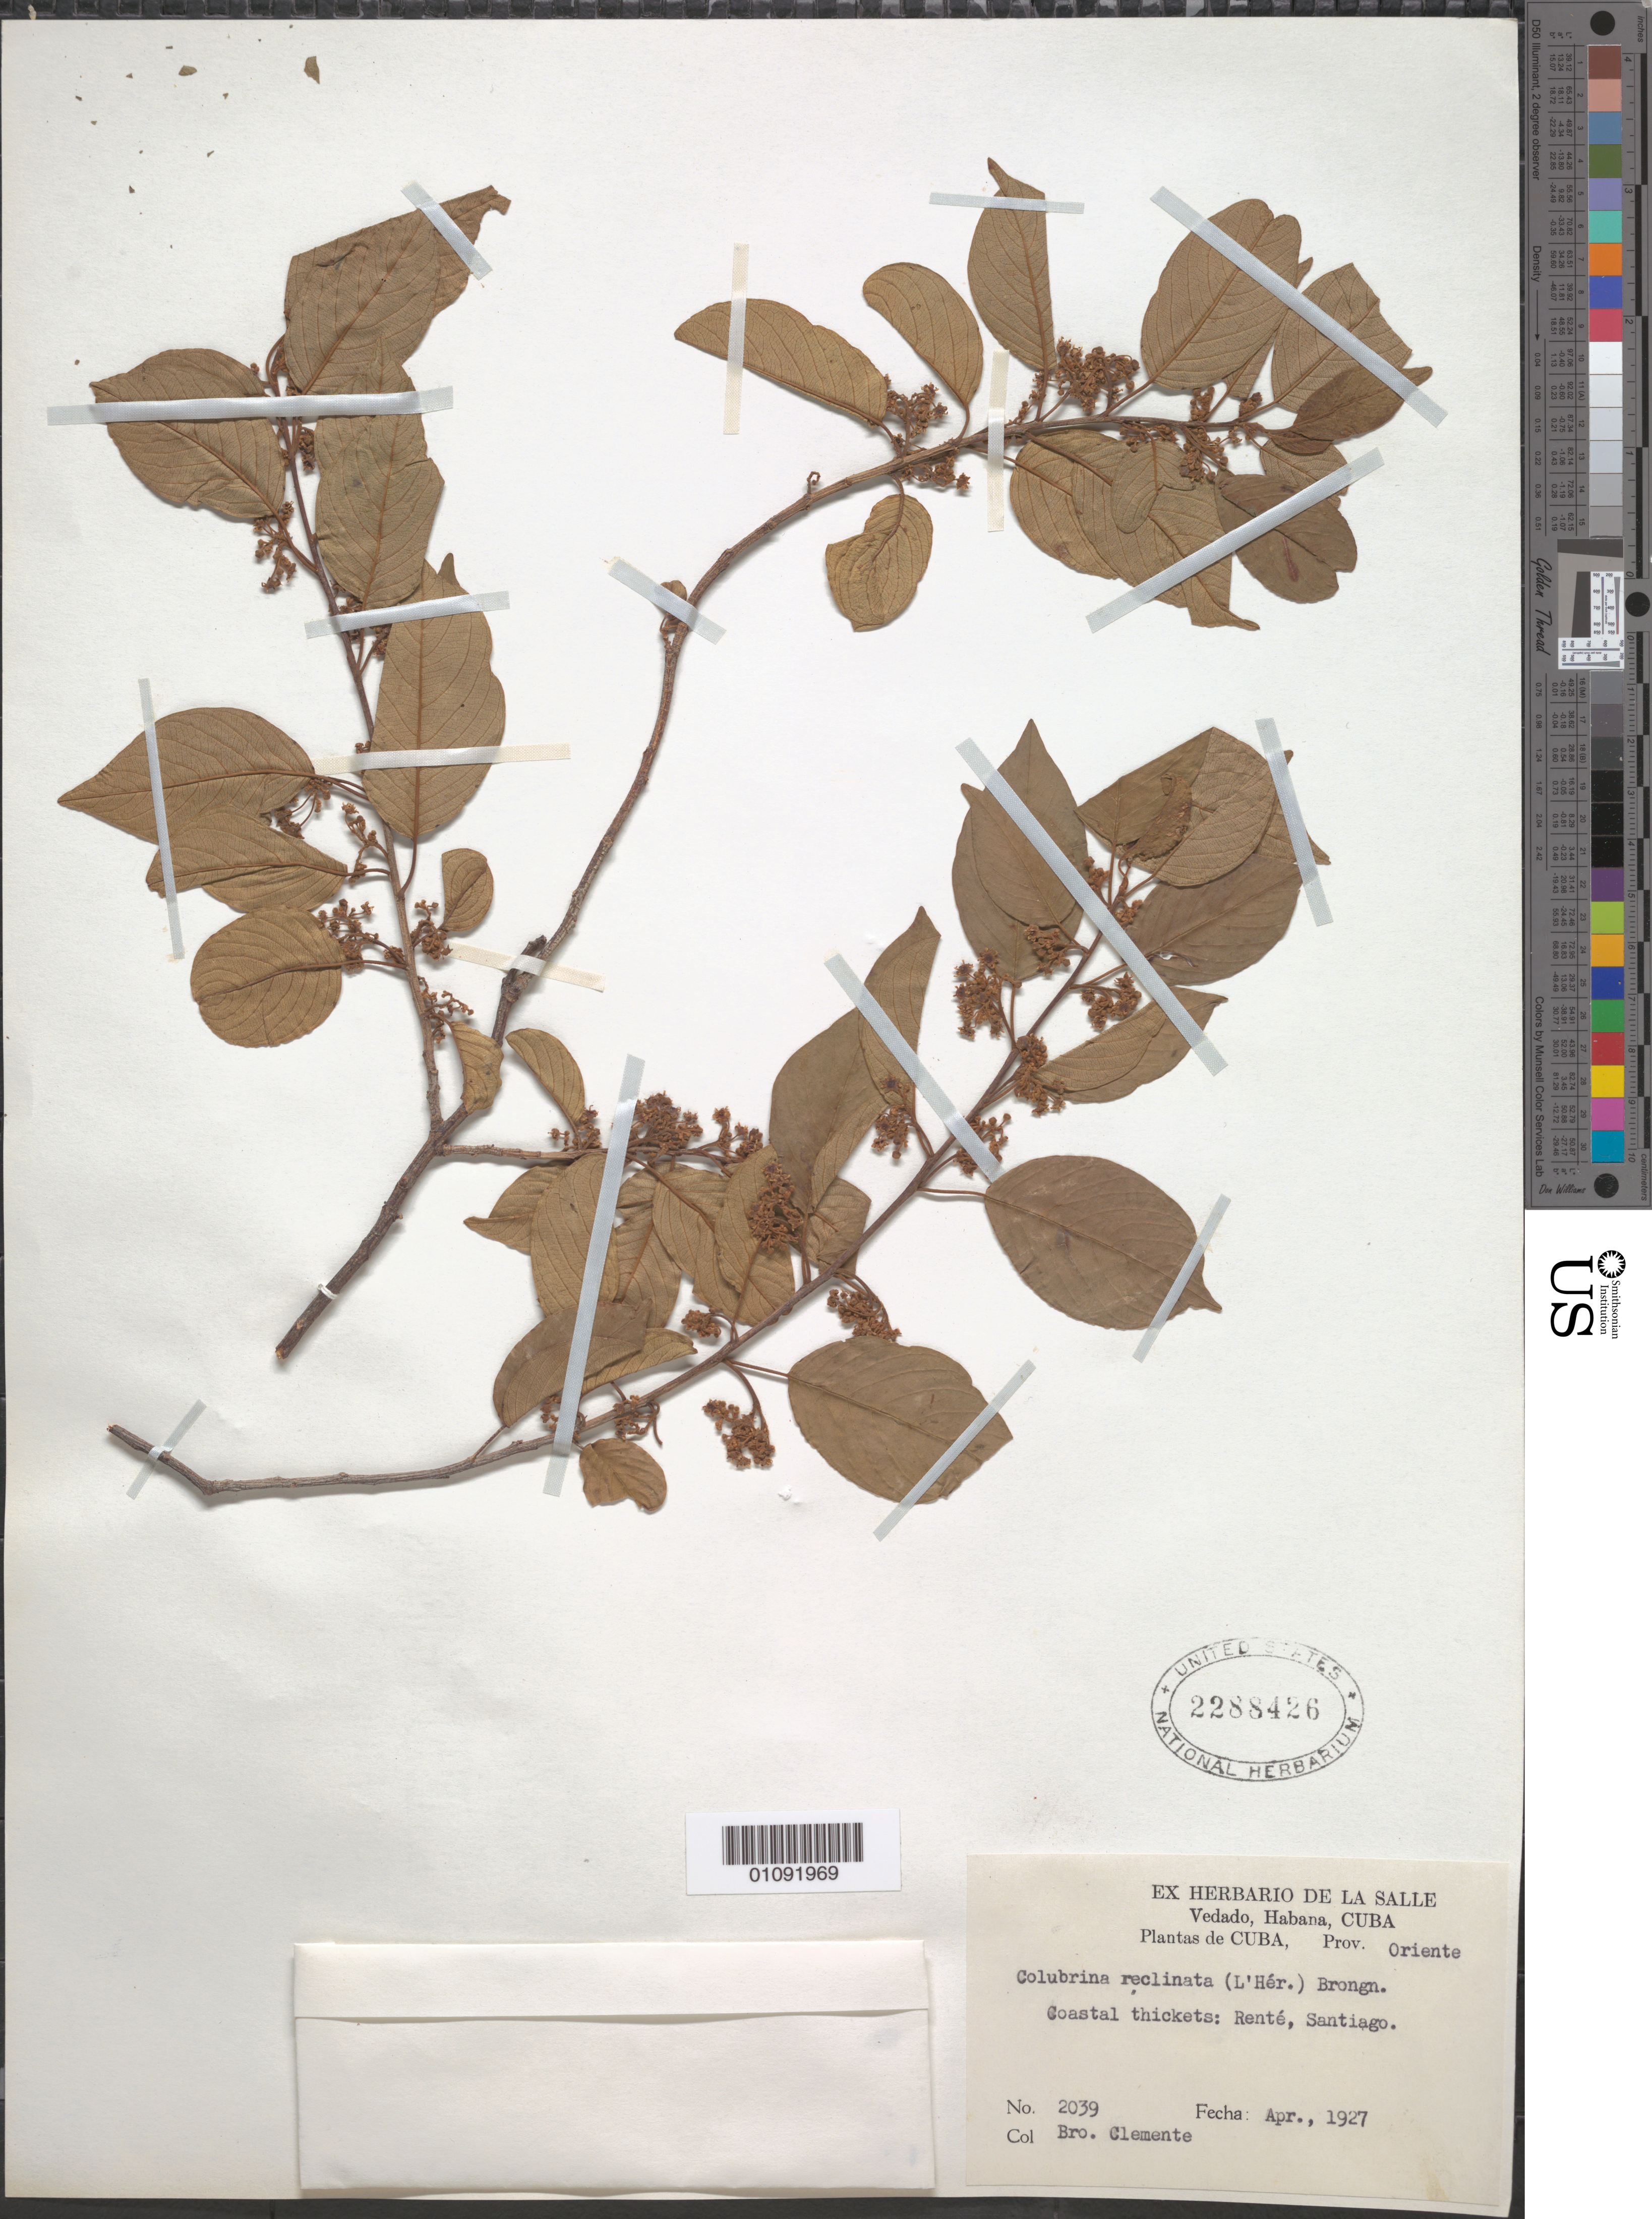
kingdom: Plantae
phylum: Tracheophyta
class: Magnoliopsida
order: Rosales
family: Rhamnaceae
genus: Colubrina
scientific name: Colubrina elliptica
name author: (Sw.) Brizicky & W.L. Stern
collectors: Bro. Clemente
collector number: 2039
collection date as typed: Apr 1927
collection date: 1927-04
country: Cuba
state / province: Santiago de Cuba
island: Cuba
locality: Renté, Santiago Prov Oriente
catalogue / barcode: US 2288426